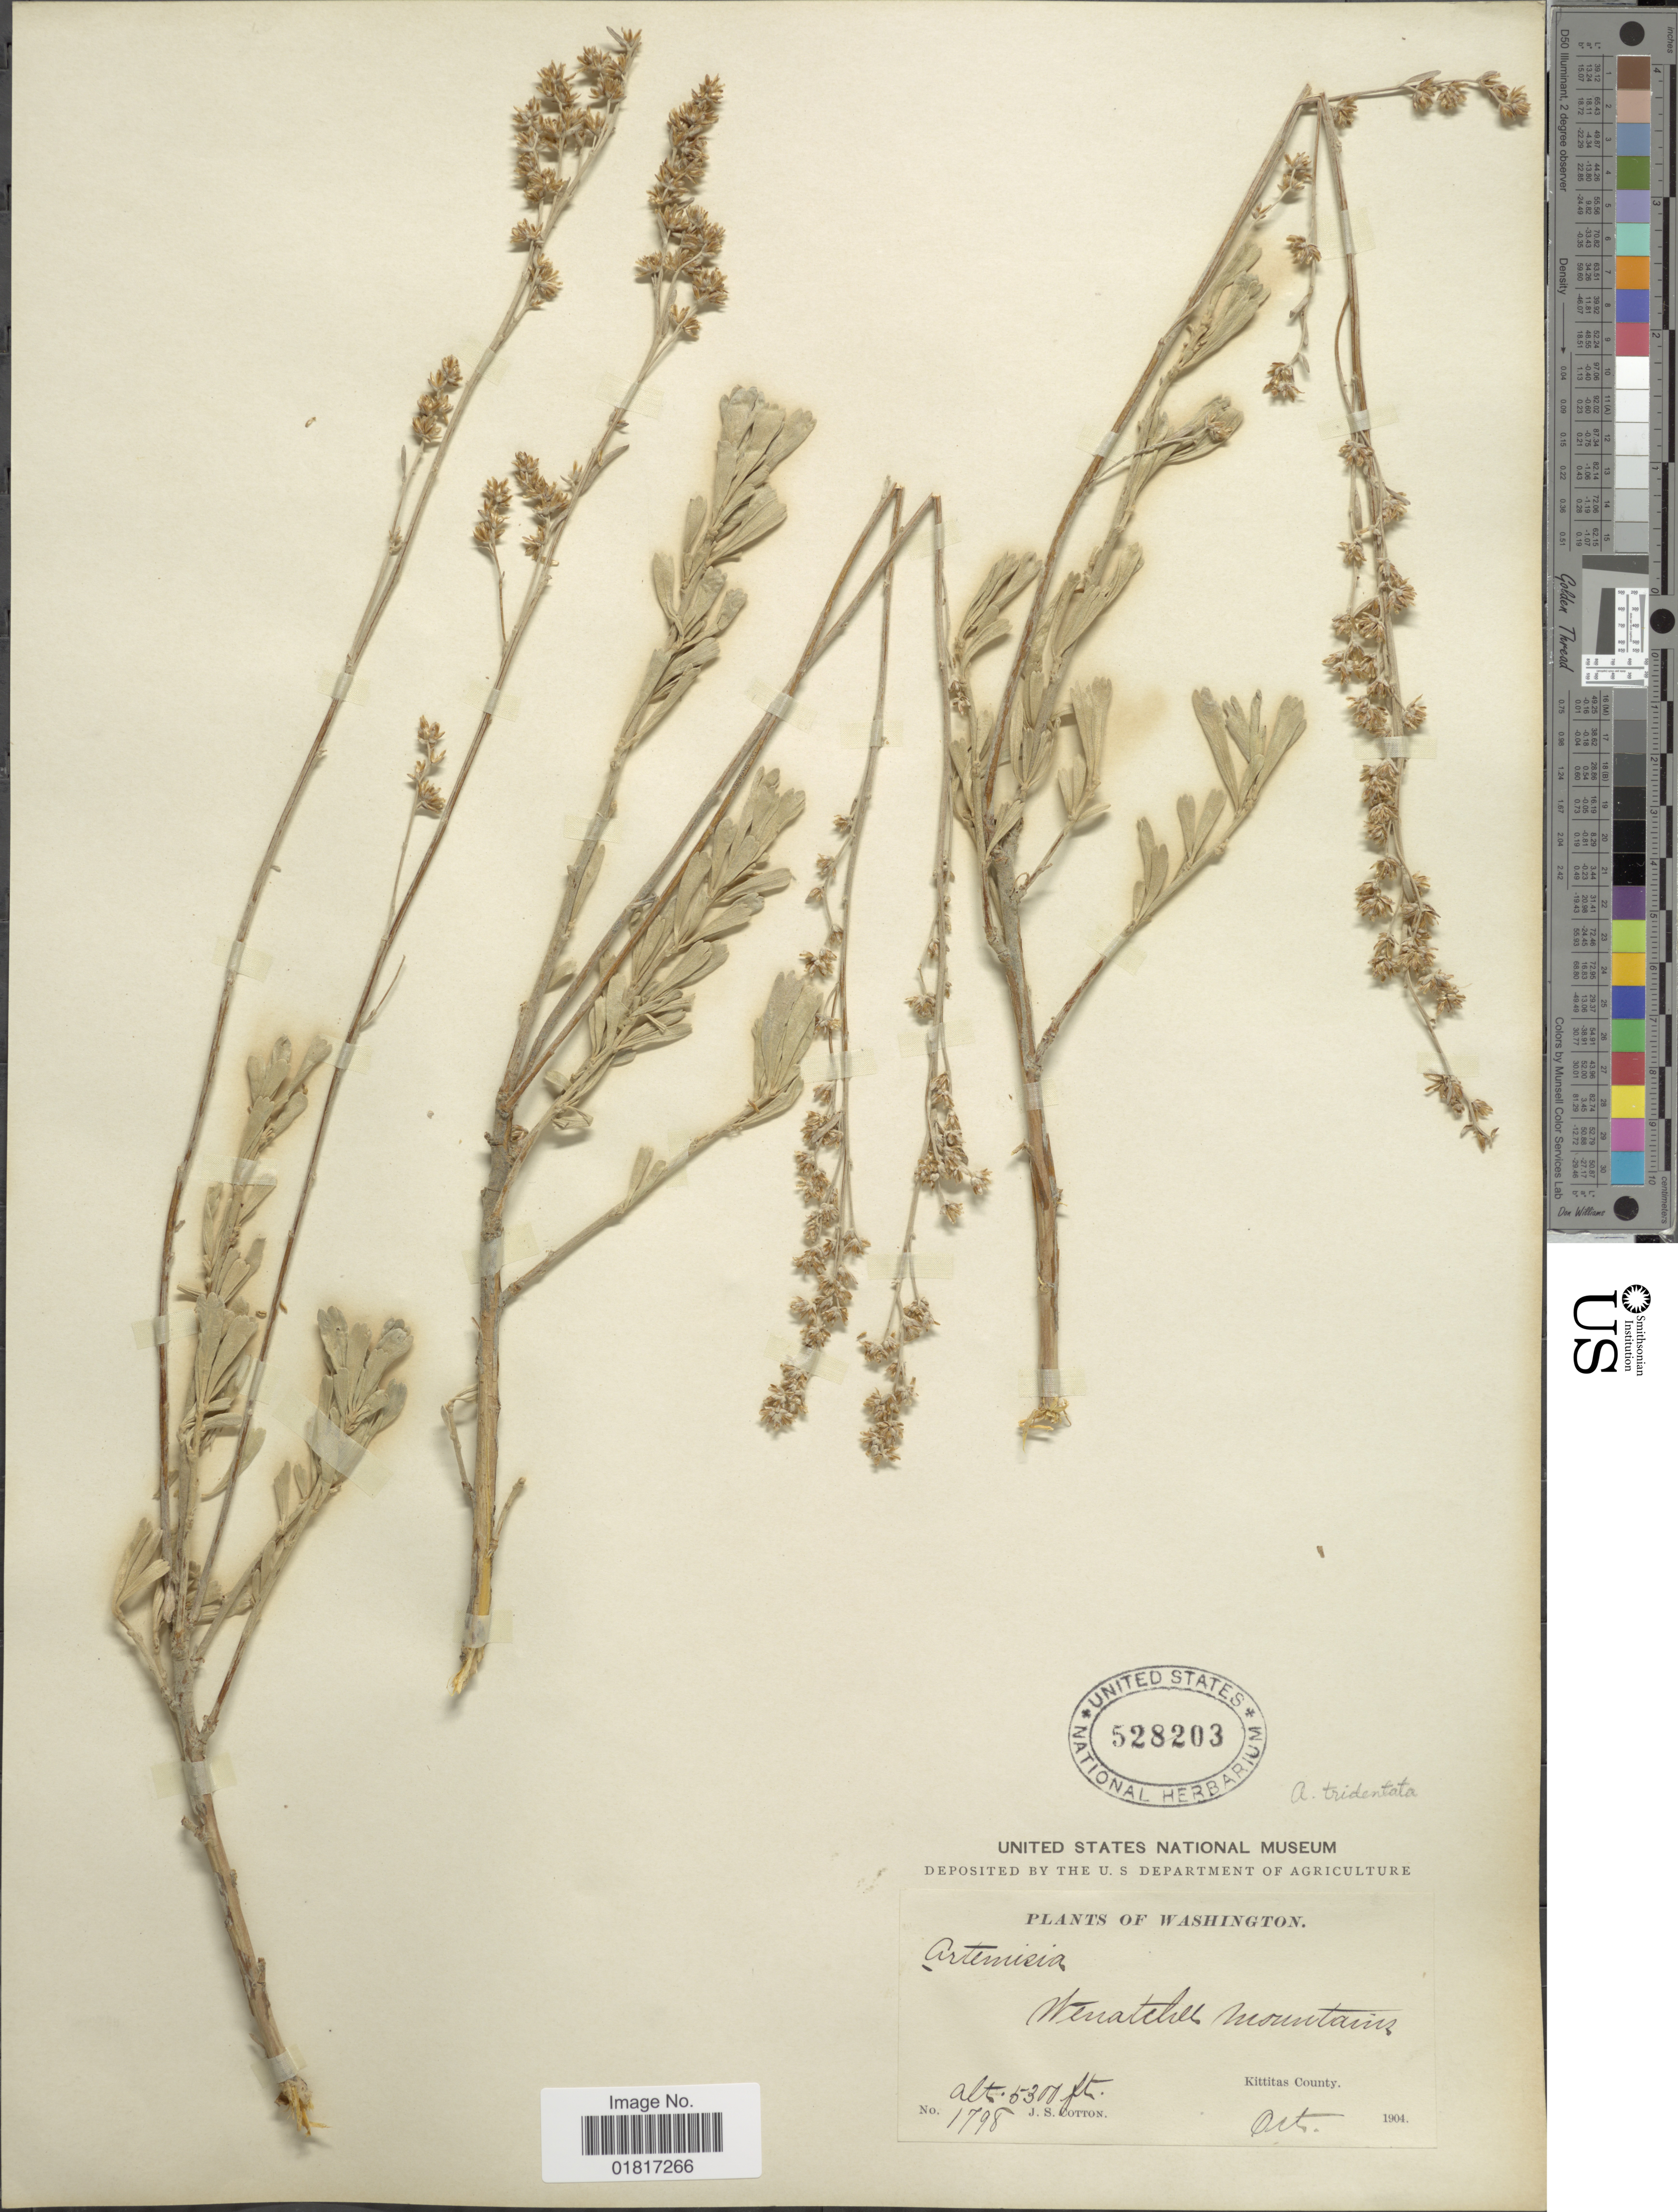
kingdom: Plantae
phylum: Tracheophyta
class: Magnoliopsida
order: Asterales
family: Asteraceae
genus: Artemisia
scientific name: Artemisia tridentata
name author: Nutt.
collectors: J. S. Cotton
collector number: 1798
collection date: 1904-10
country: United States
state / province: Washington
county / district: Kittitas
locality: Wenatchee Mountains, Kittitas County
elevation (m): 1615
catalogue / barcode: US 528203